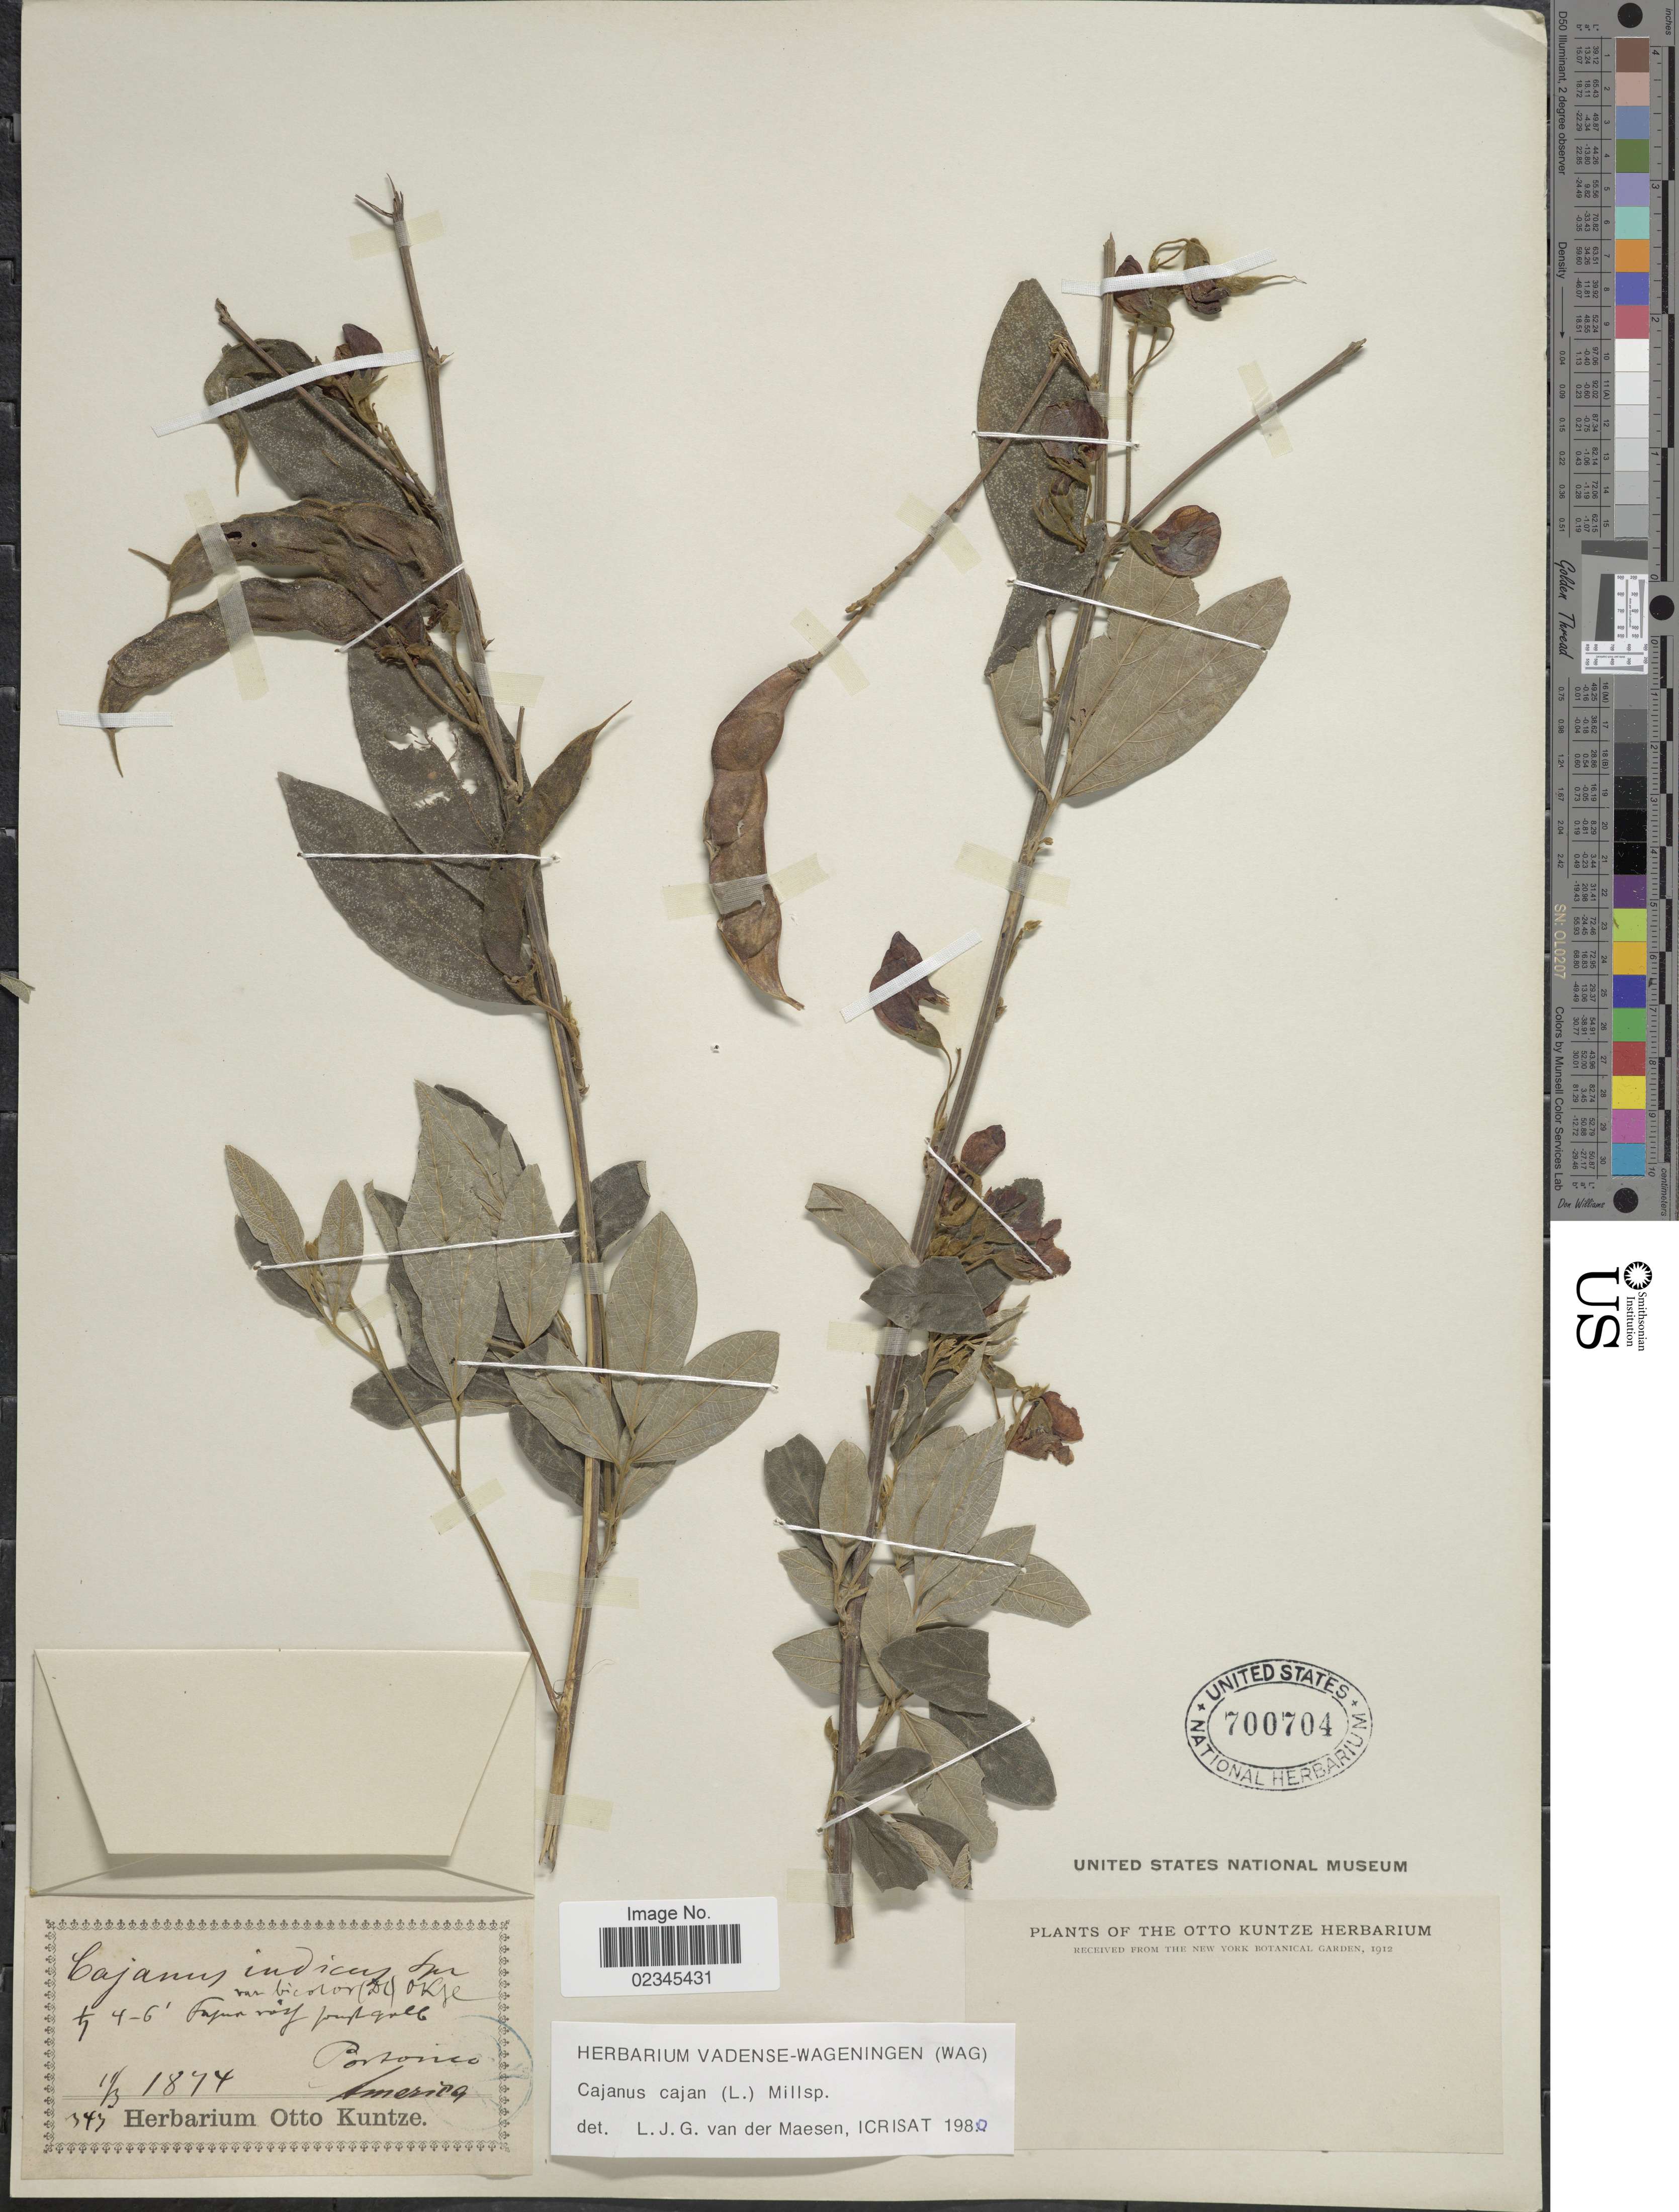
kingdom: Plantae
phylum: Tracheophyta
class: Magnoliopsida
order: Fabales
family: Fabaceae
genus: Cajanus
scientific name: Cajanus cajan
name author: (L.) Huth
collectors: ex herb. Otto Kuntze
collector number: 343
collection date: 1874-03-11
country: Puerto Rico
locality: Portorico America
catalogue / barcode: US 700704